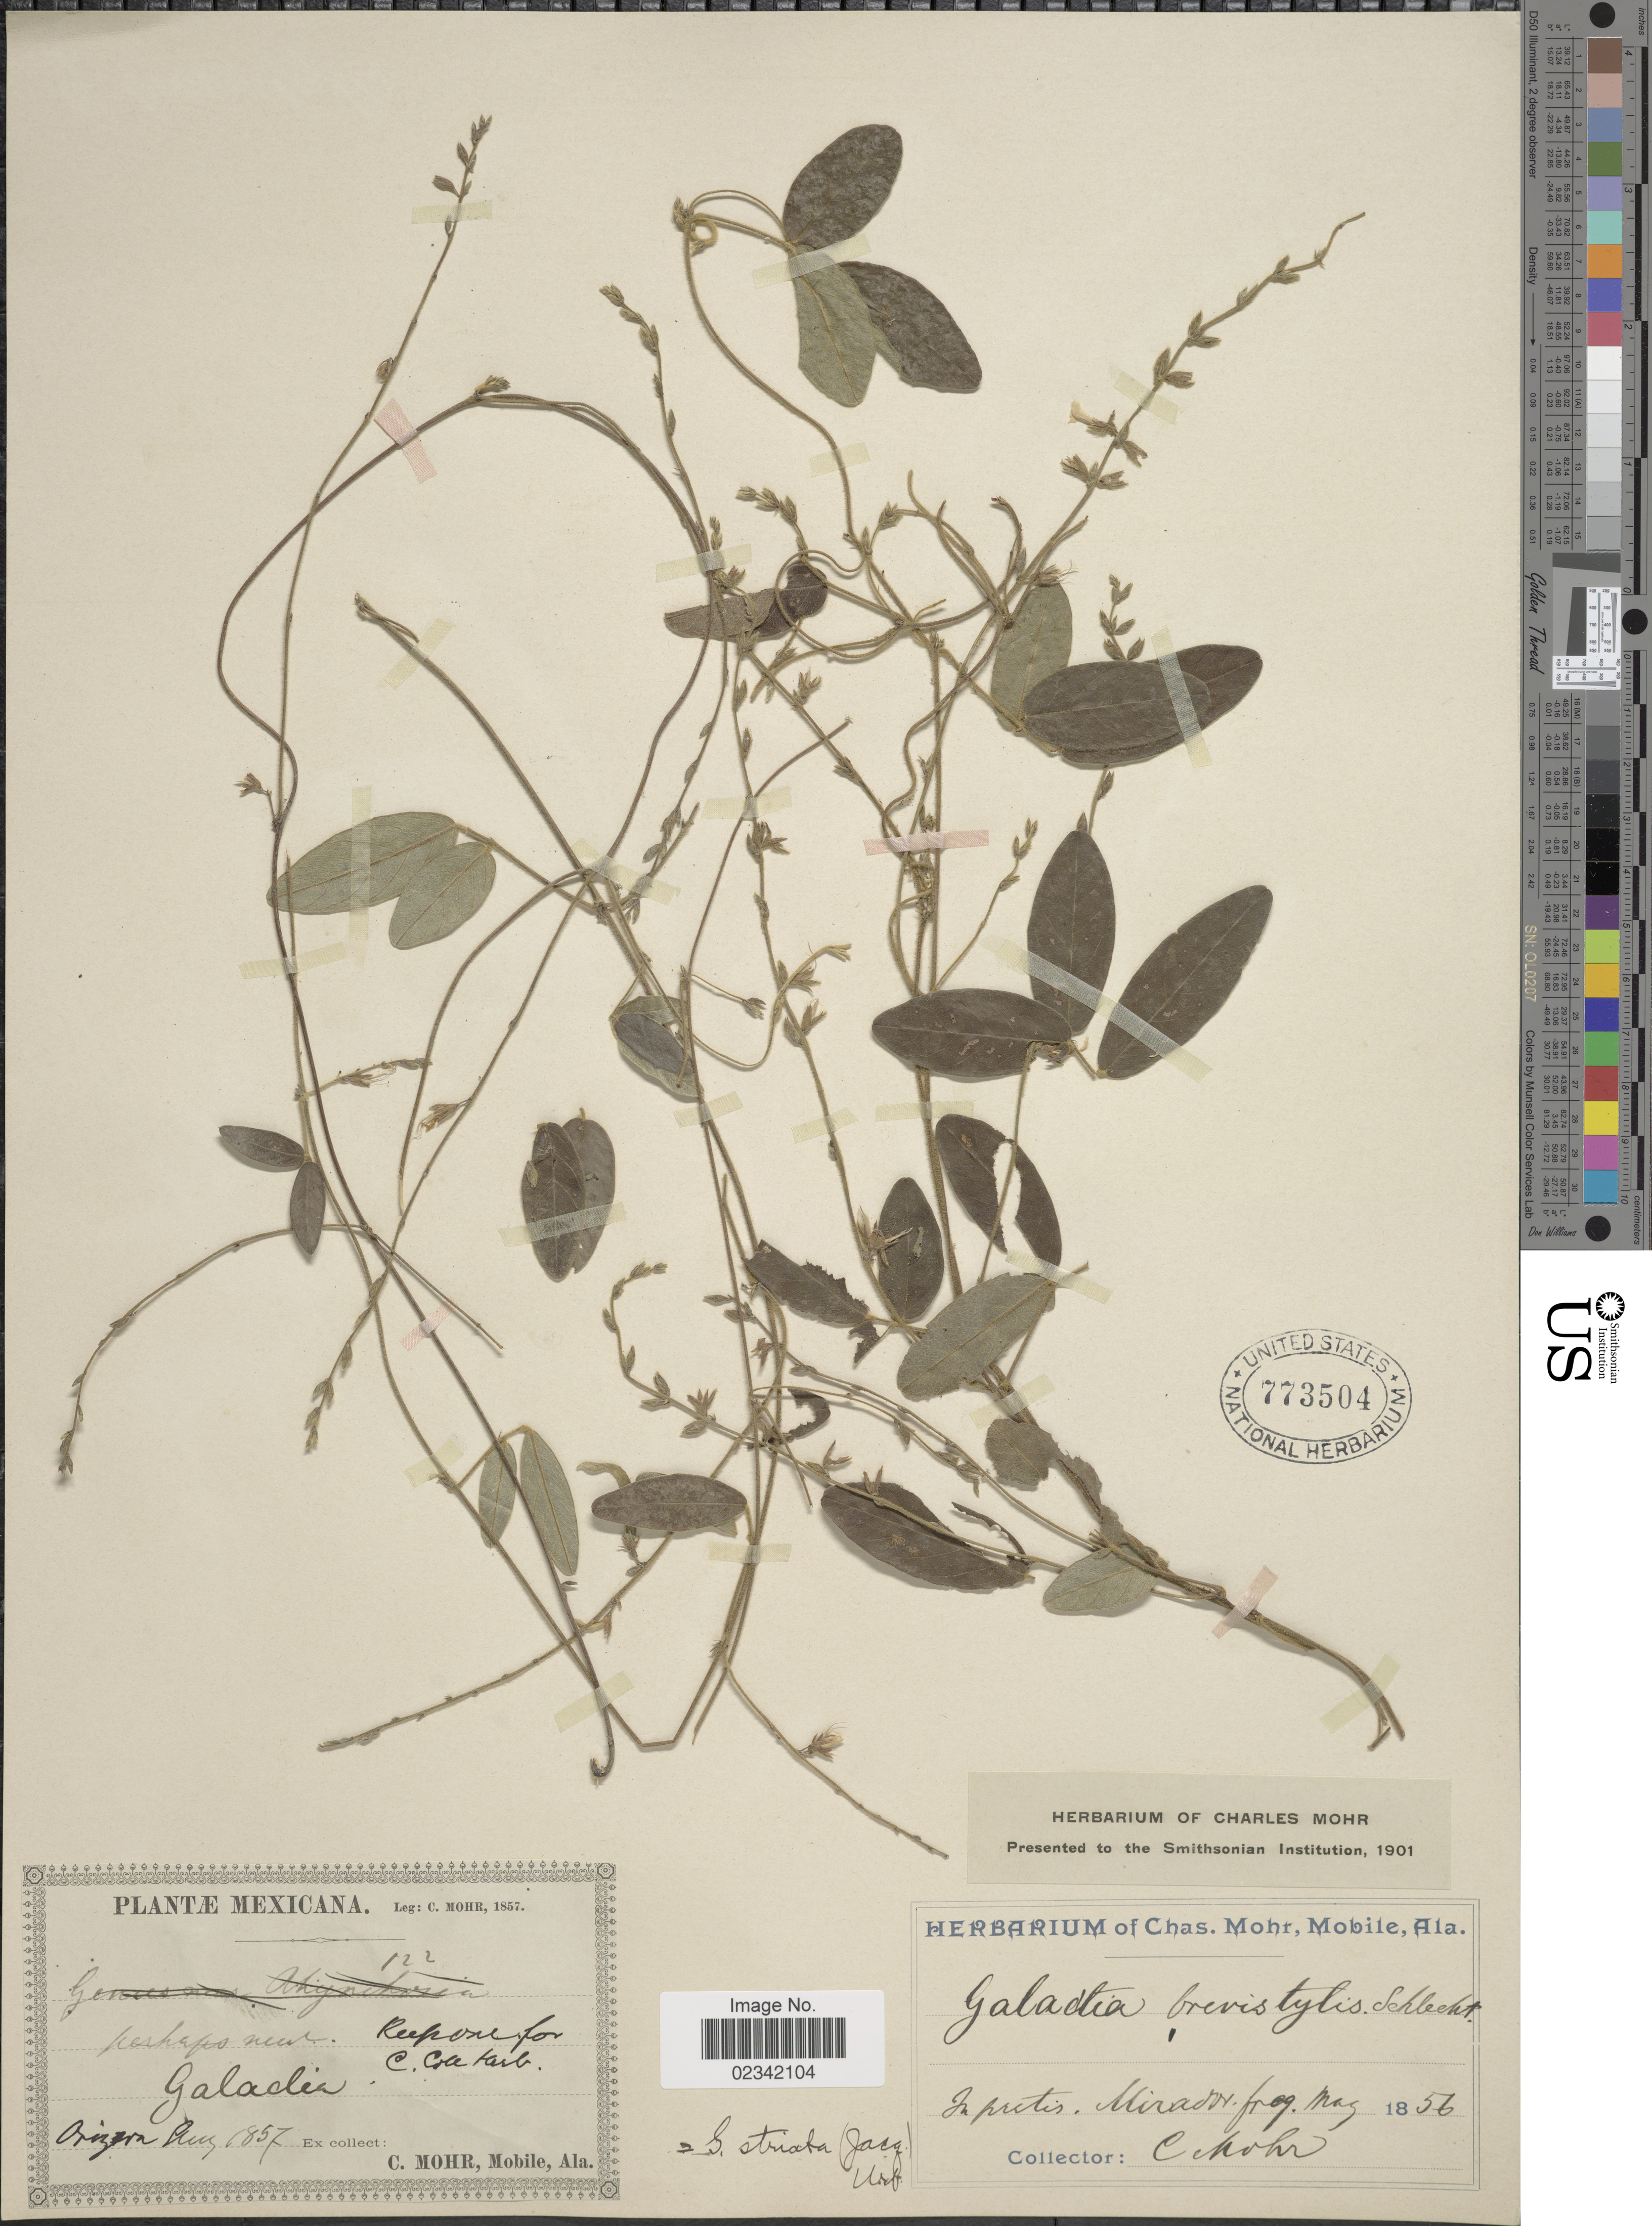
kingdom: Plantae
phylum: Tracheophyta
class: Magnoliopsida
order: Fabales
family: Fabaceae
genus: Galactia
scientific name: Galactia striata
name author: (Jacq.) Urb.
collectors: C. T. Mohr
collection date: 1856-05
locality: In pratis Mirador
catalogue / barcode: US 773504